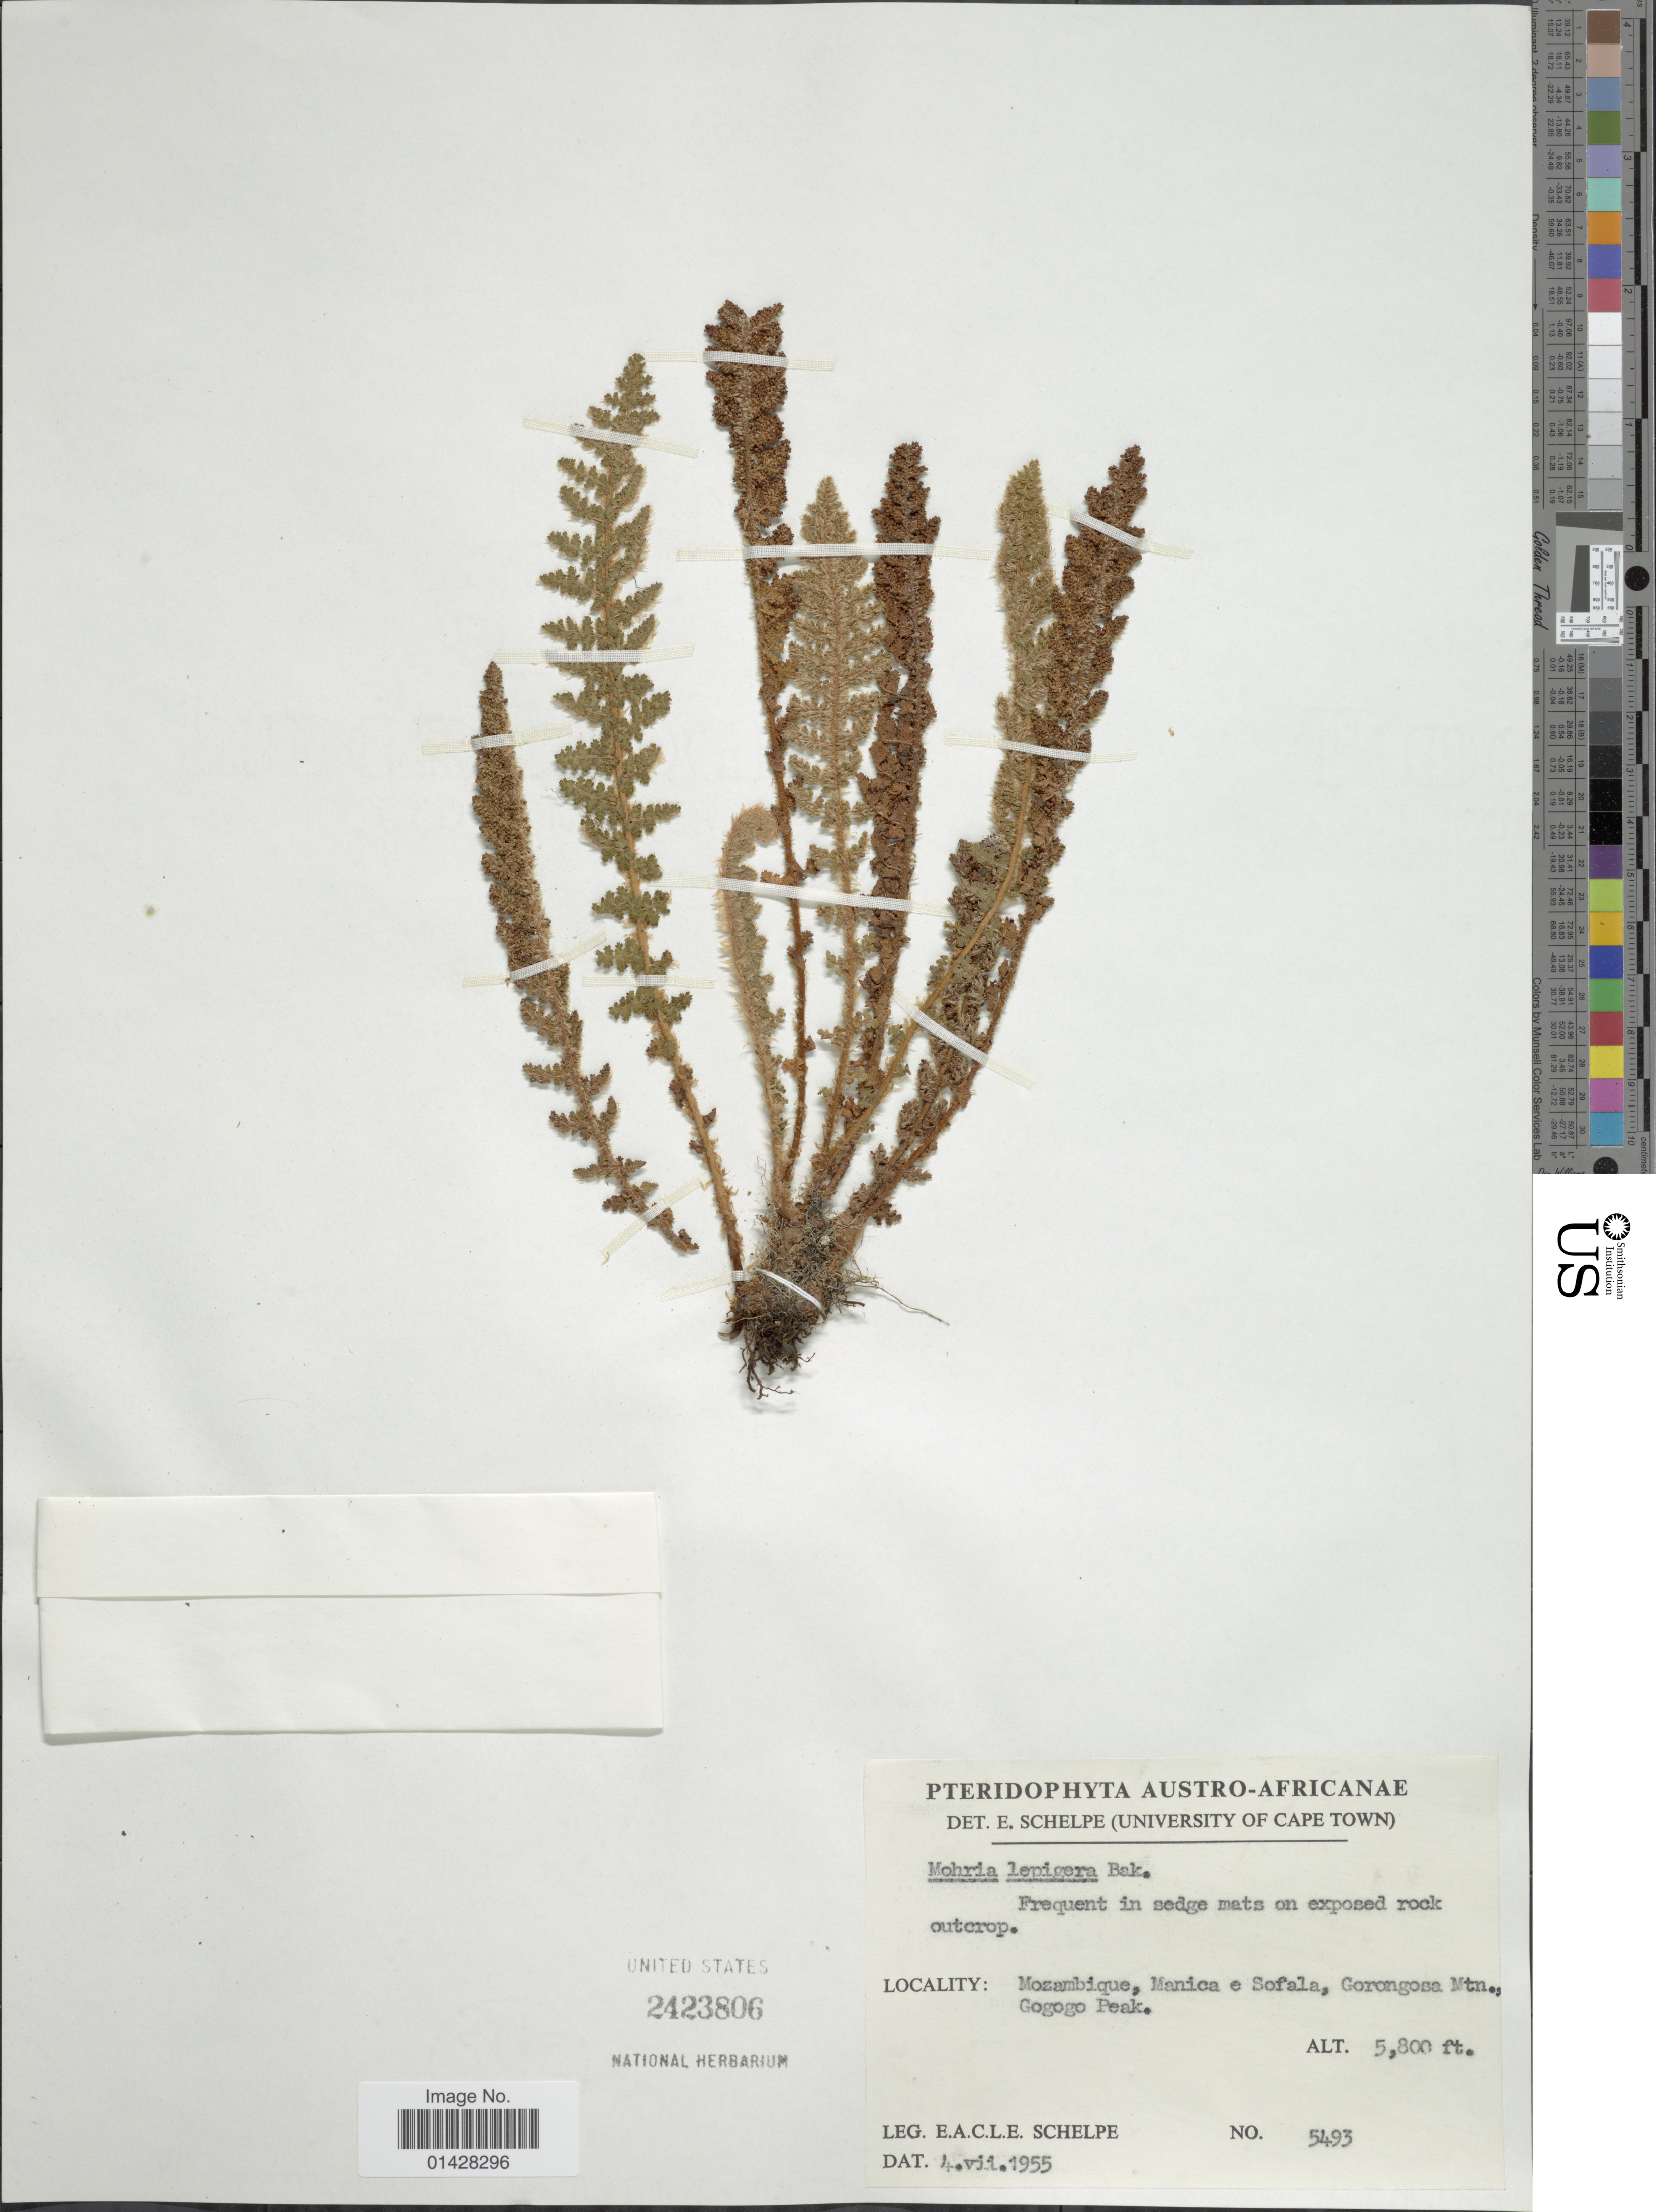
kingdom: Plantae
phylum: Tracheophyta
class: Polypodiopsida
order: Schizaeales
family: Anemiaceae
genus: Anemia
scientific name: Anemia lepigera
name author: (Baker) Christenh.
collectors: E. A. C. L. E. Schelpe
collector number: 5493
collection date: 1955-07-04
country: Mozambique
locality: Manica e Sofala, Gorngosa mtn., Gogogo Peak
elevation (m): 1768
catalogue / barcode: US 2423806